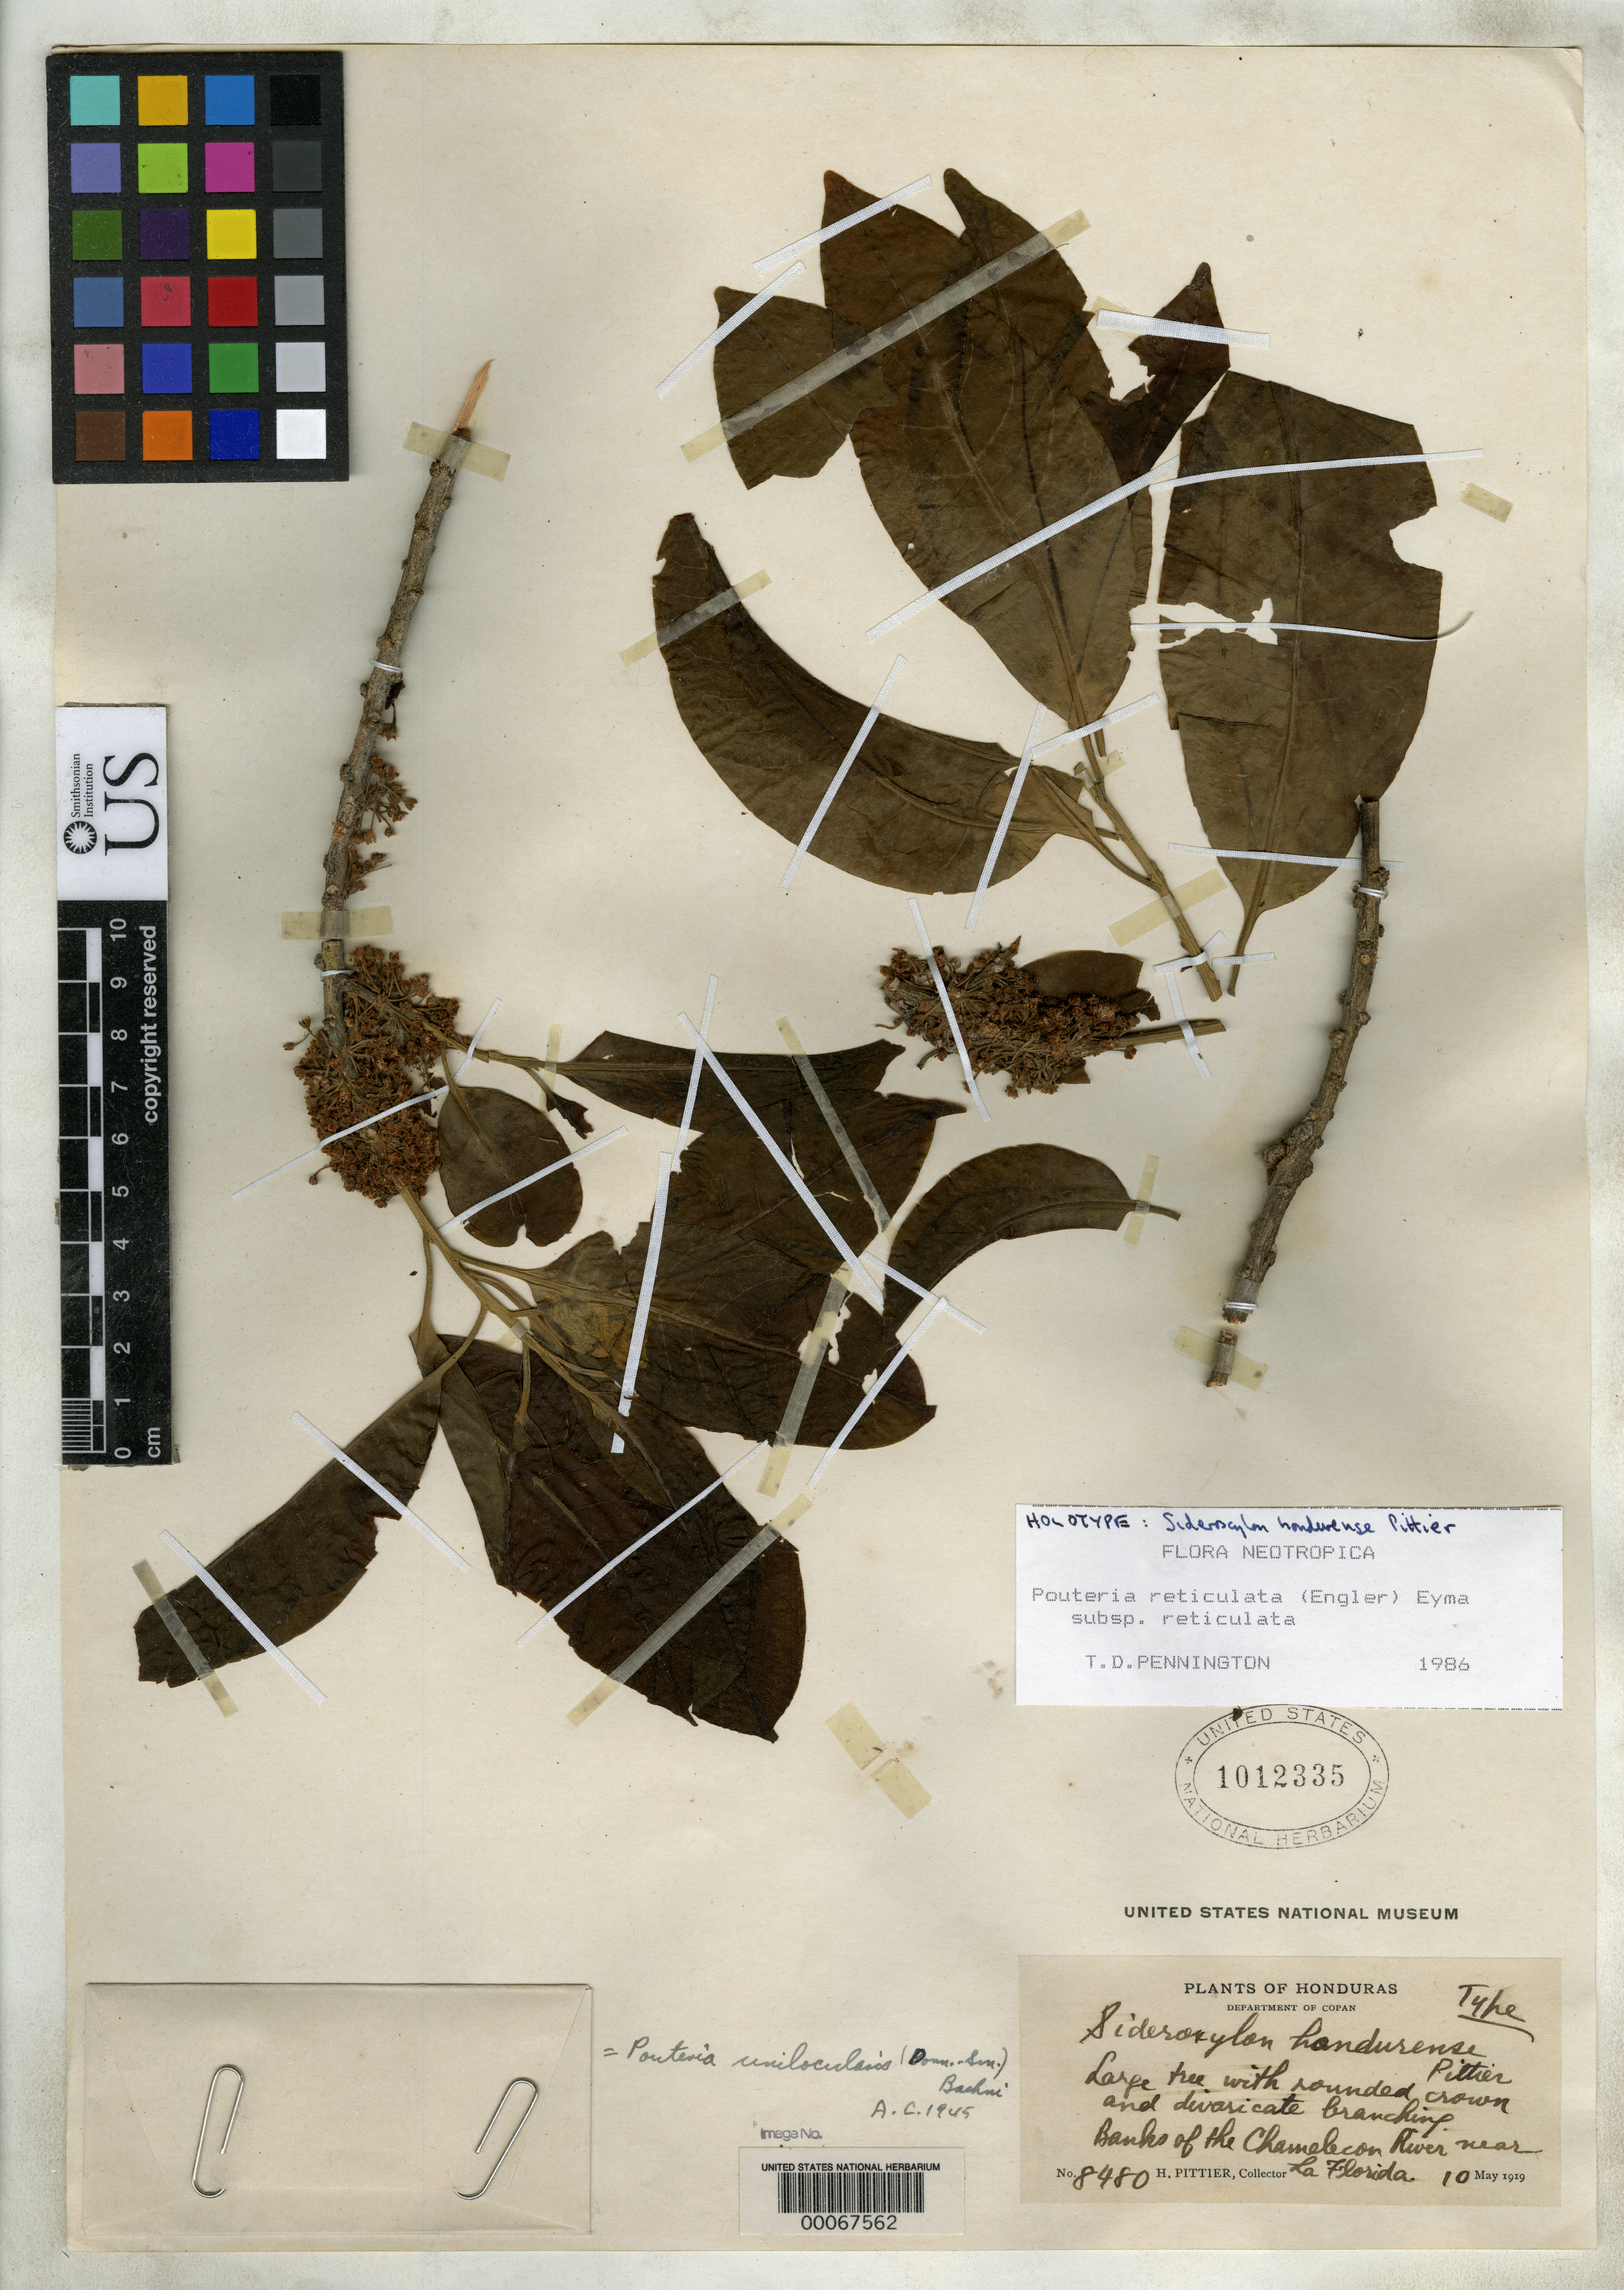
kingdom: Plantae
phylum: Tracheophyta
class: Magnoliopsida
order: Ericales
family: Sapotaceae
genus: Sideroxylon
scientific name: Sideroxylon hondurense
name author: Pittier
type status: Holotype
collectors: H. F. Pittier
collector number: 8480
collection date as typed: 10 May 1919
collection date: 1919-05-10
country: Honduras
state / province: Copán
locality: Chamelecon River at La Florida.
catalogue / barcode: US 1012335